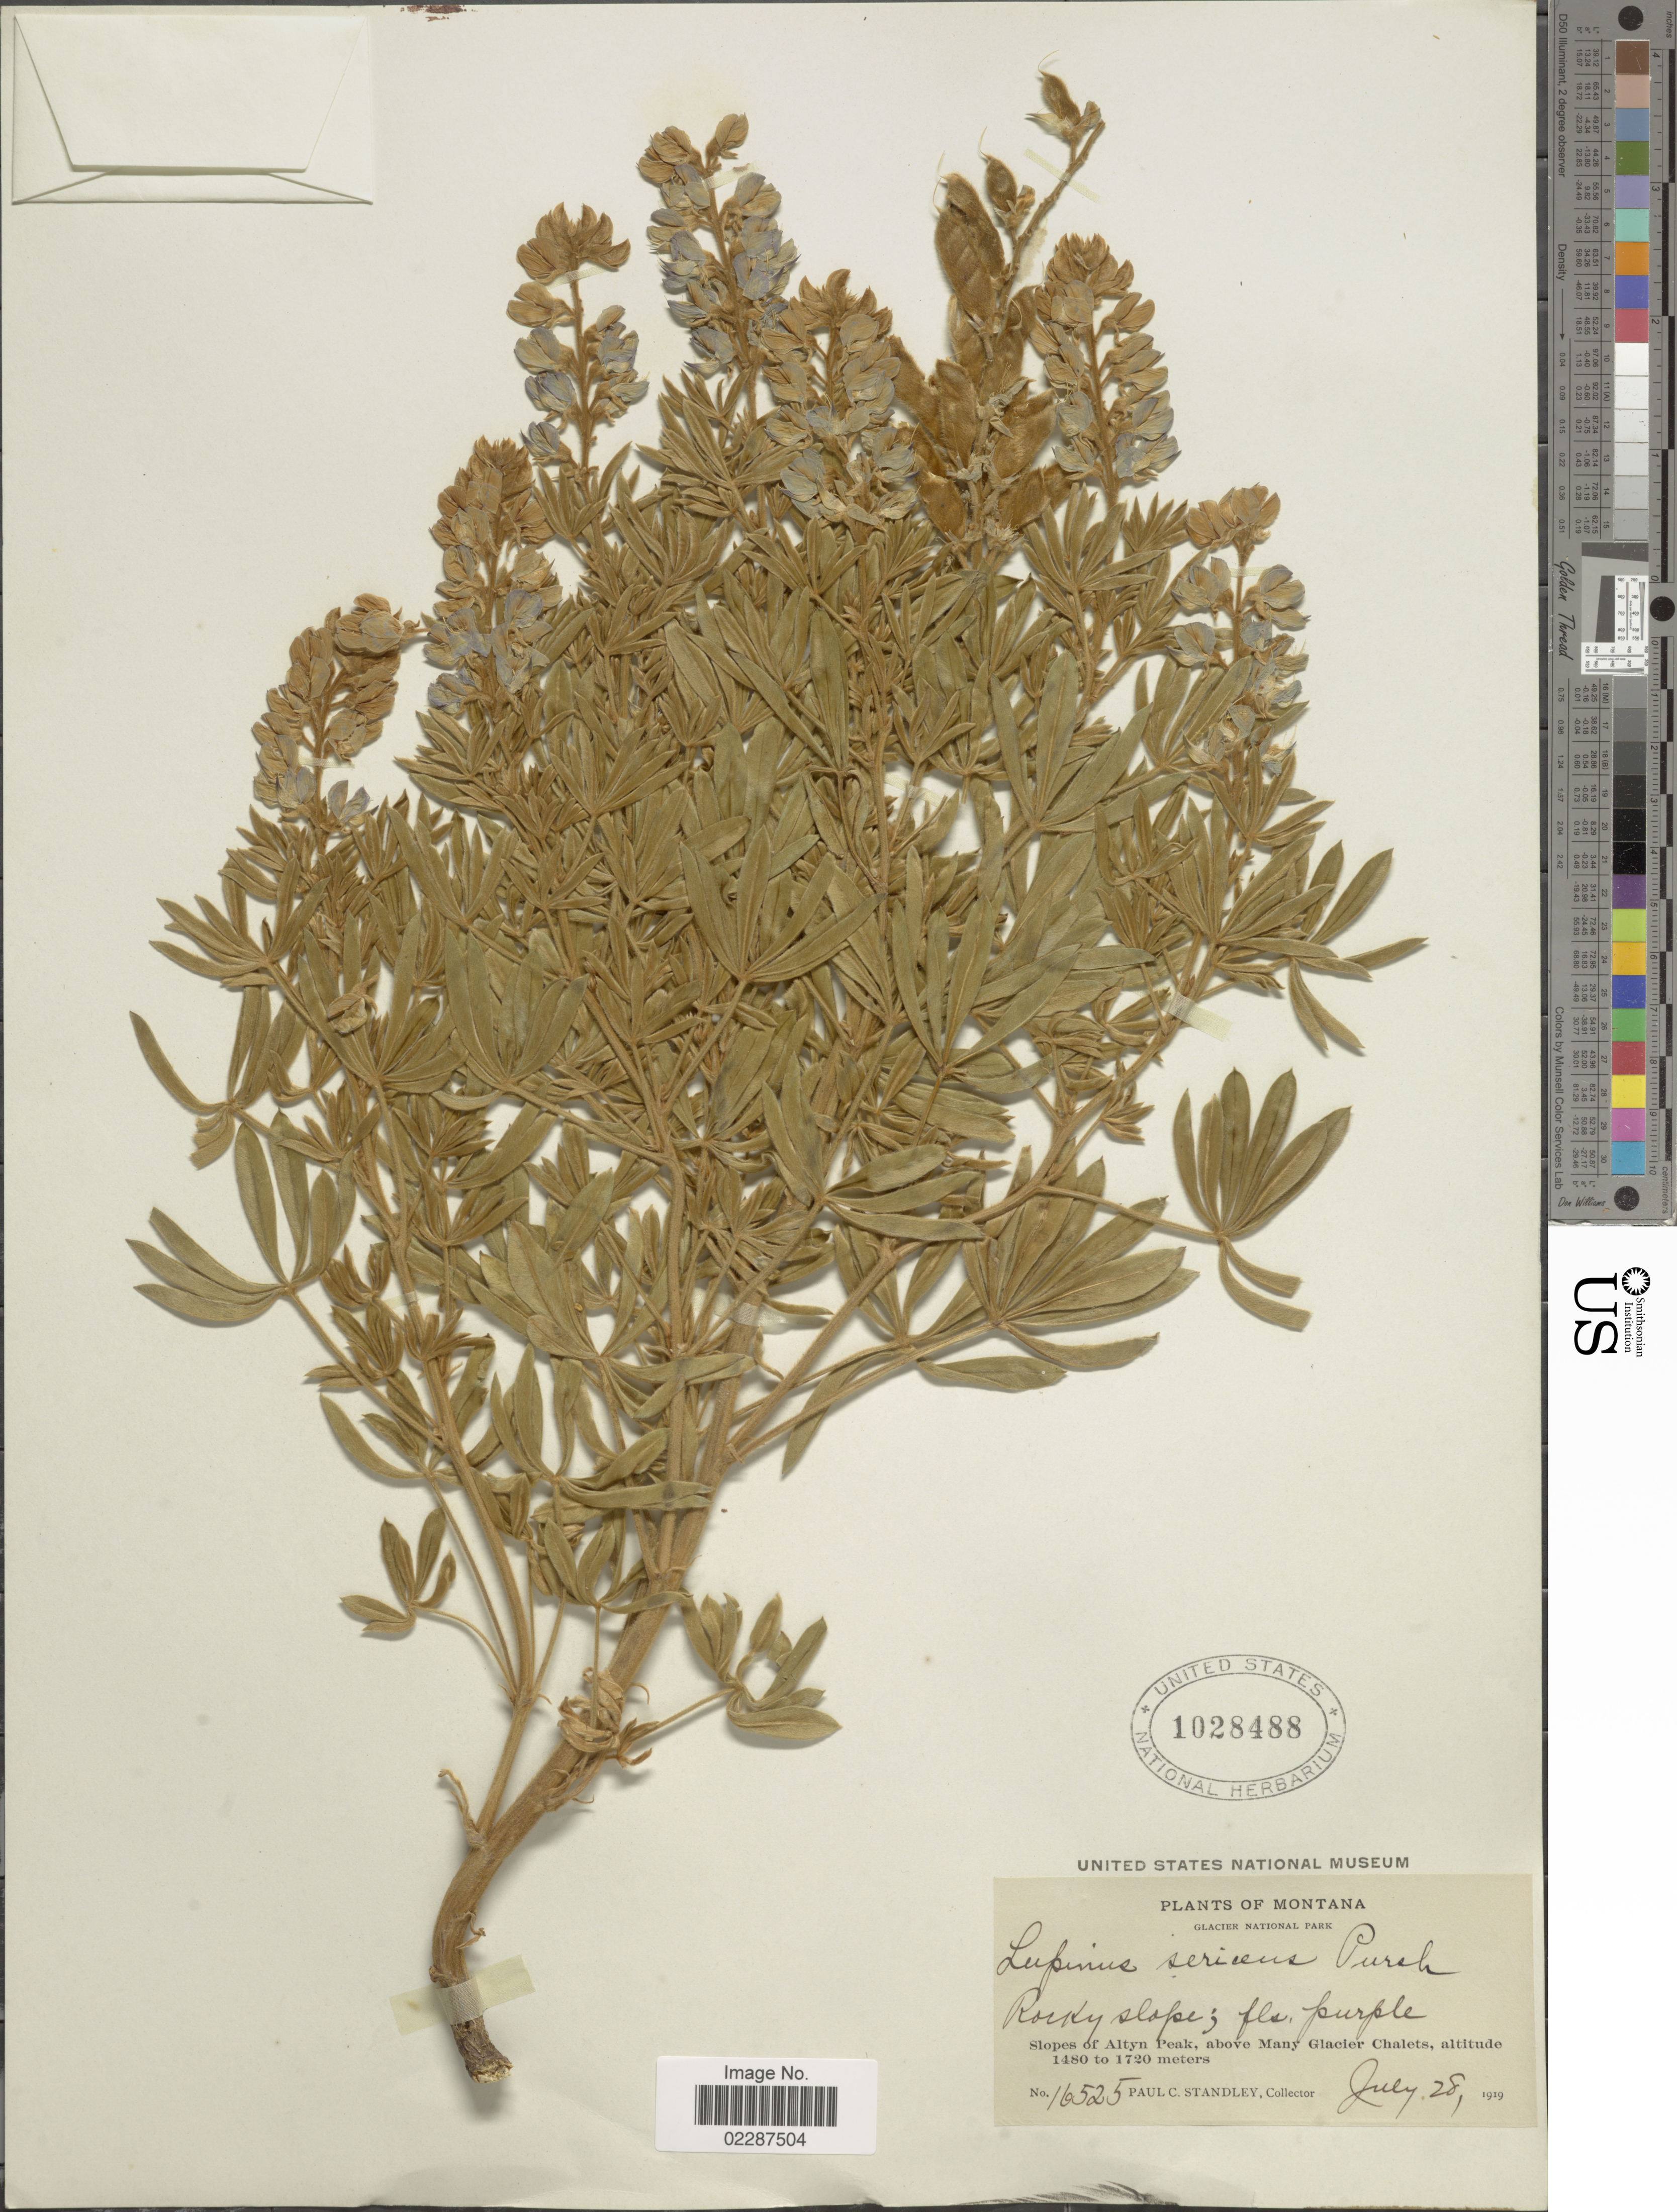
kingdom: Plantae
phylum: Tracheophyta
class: Magnoliopsida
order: Fabales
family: Fabaceae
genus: Lupinus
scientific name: Lupinus sericeus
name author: Pursh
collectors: P. C. Standley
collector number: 16525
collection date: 1919-07-28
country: United States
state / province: Montana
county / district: Glacier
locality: Glacier National Park, Slopes of Altyn Peak, above Many Glacier Chalets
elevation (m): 1480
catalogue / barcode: US 1028488